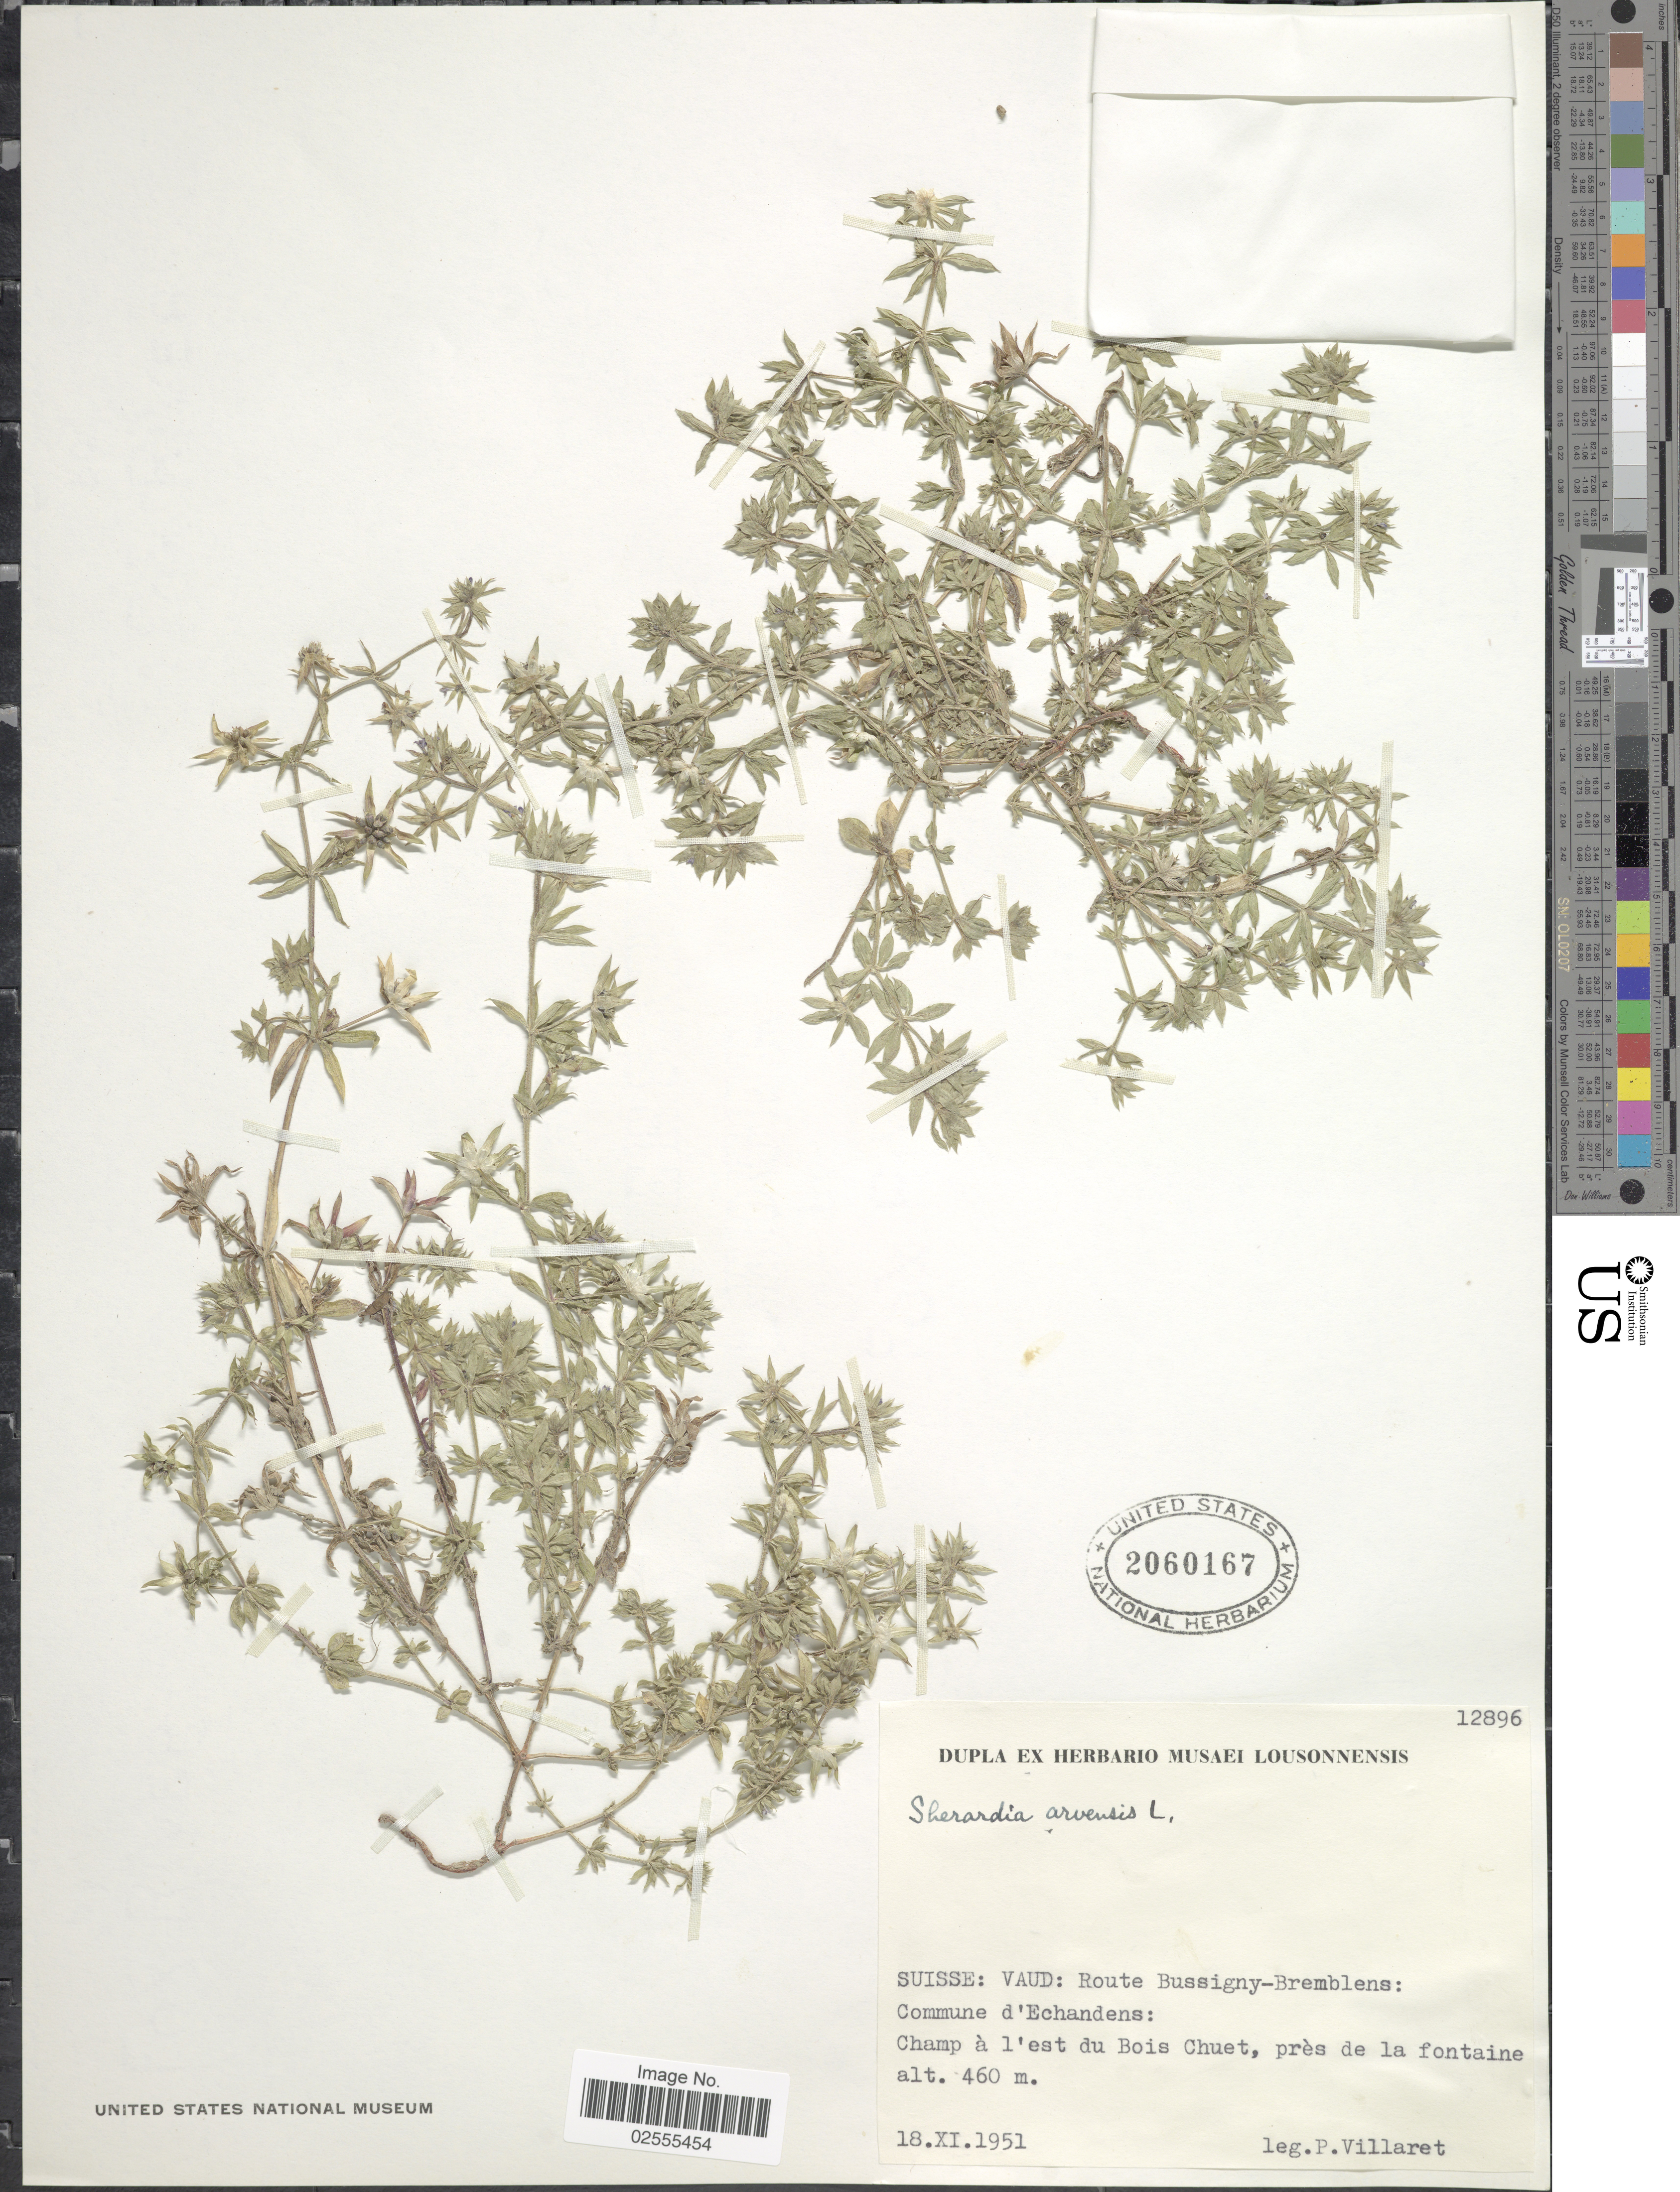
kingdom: Plantae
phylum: Tracheophyta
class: Magnoliopsida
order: Gentianales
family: Rubiaceae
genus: Sherardia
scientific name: Sherardia arvensis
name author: L.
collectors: P. Villaret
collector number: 12896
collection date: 1951-11-18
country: Switzerland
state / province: Vaud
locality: Route Bussigny-Bremblens: Commune d'Echandens: Champ a l'est du Bois Chuet, pres de la fontaine.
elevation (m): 460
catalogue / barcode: US 2060167